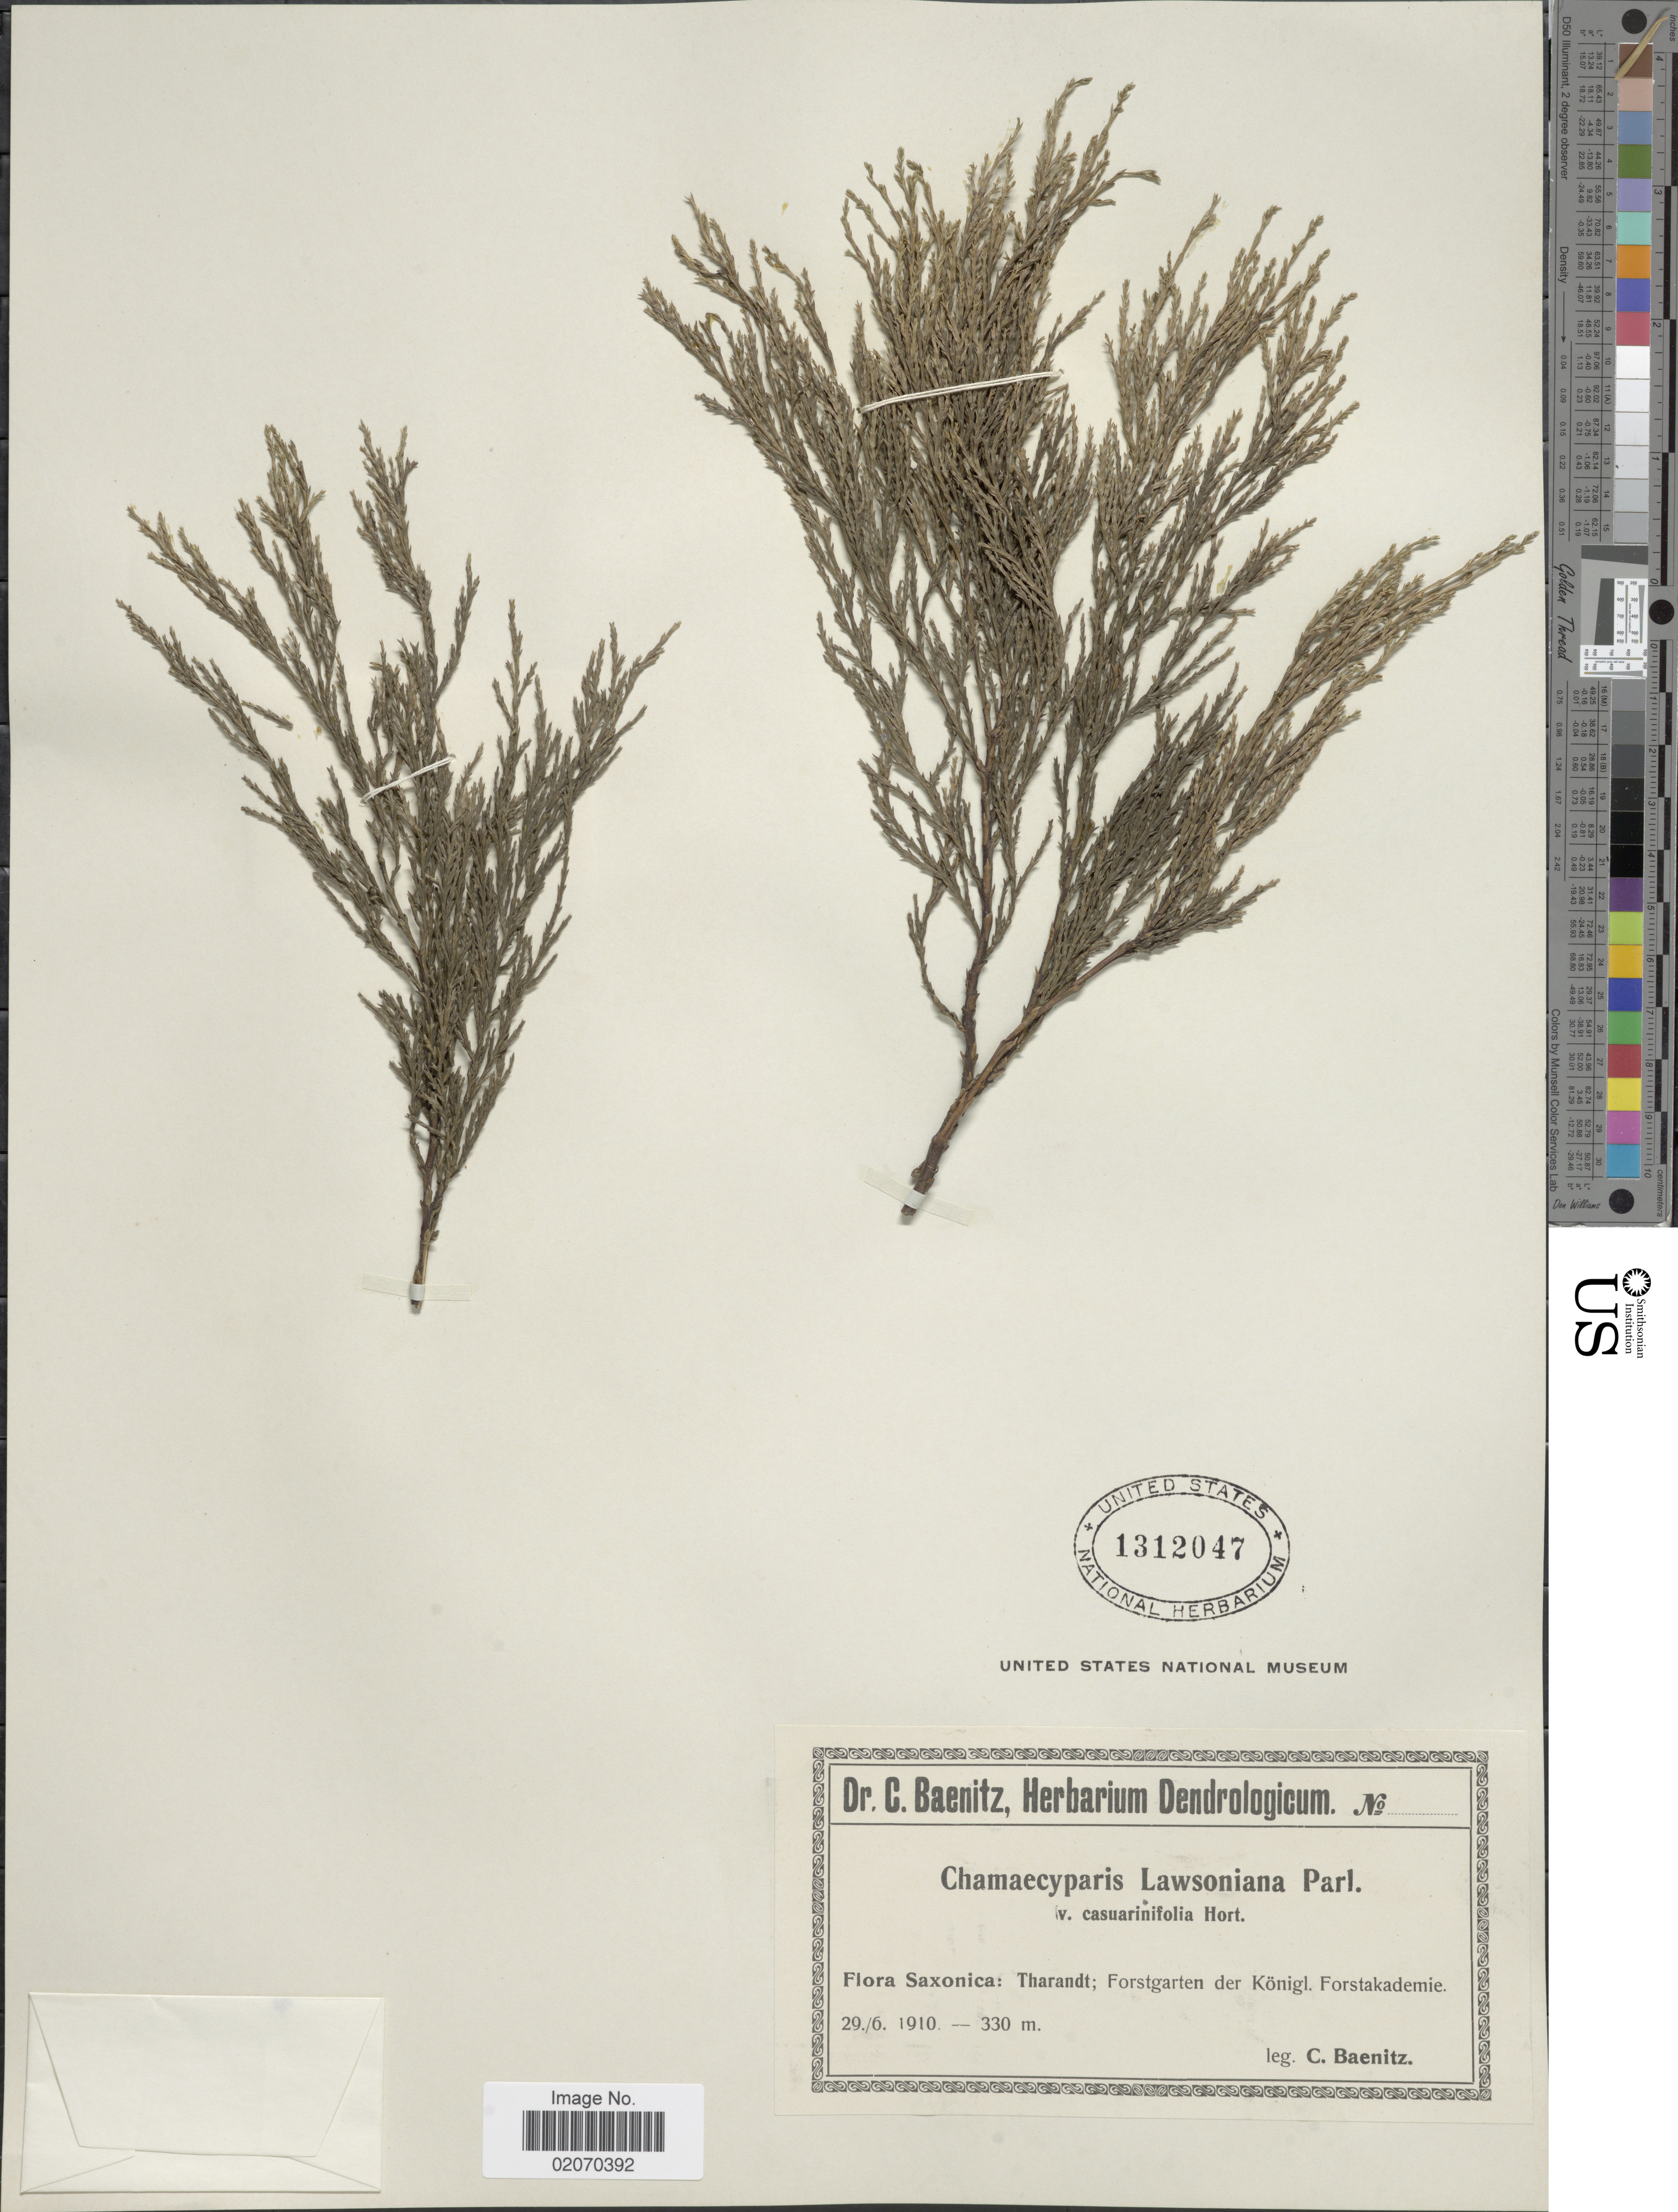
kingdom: Plantae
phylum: Tracheophyta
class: Pinopsida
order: Pinales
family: Cupressaceae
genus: Chamaecyparis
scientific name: Chamaecyparis lawsoniana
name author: (A. Murray bis) Parl.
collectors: C. G. Baenitz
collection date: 1910-06-29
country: Poland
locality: Saxonica: Tharandt; Forstgarten der Königl. Forstakademie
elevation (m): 330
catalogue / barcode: US 1312047